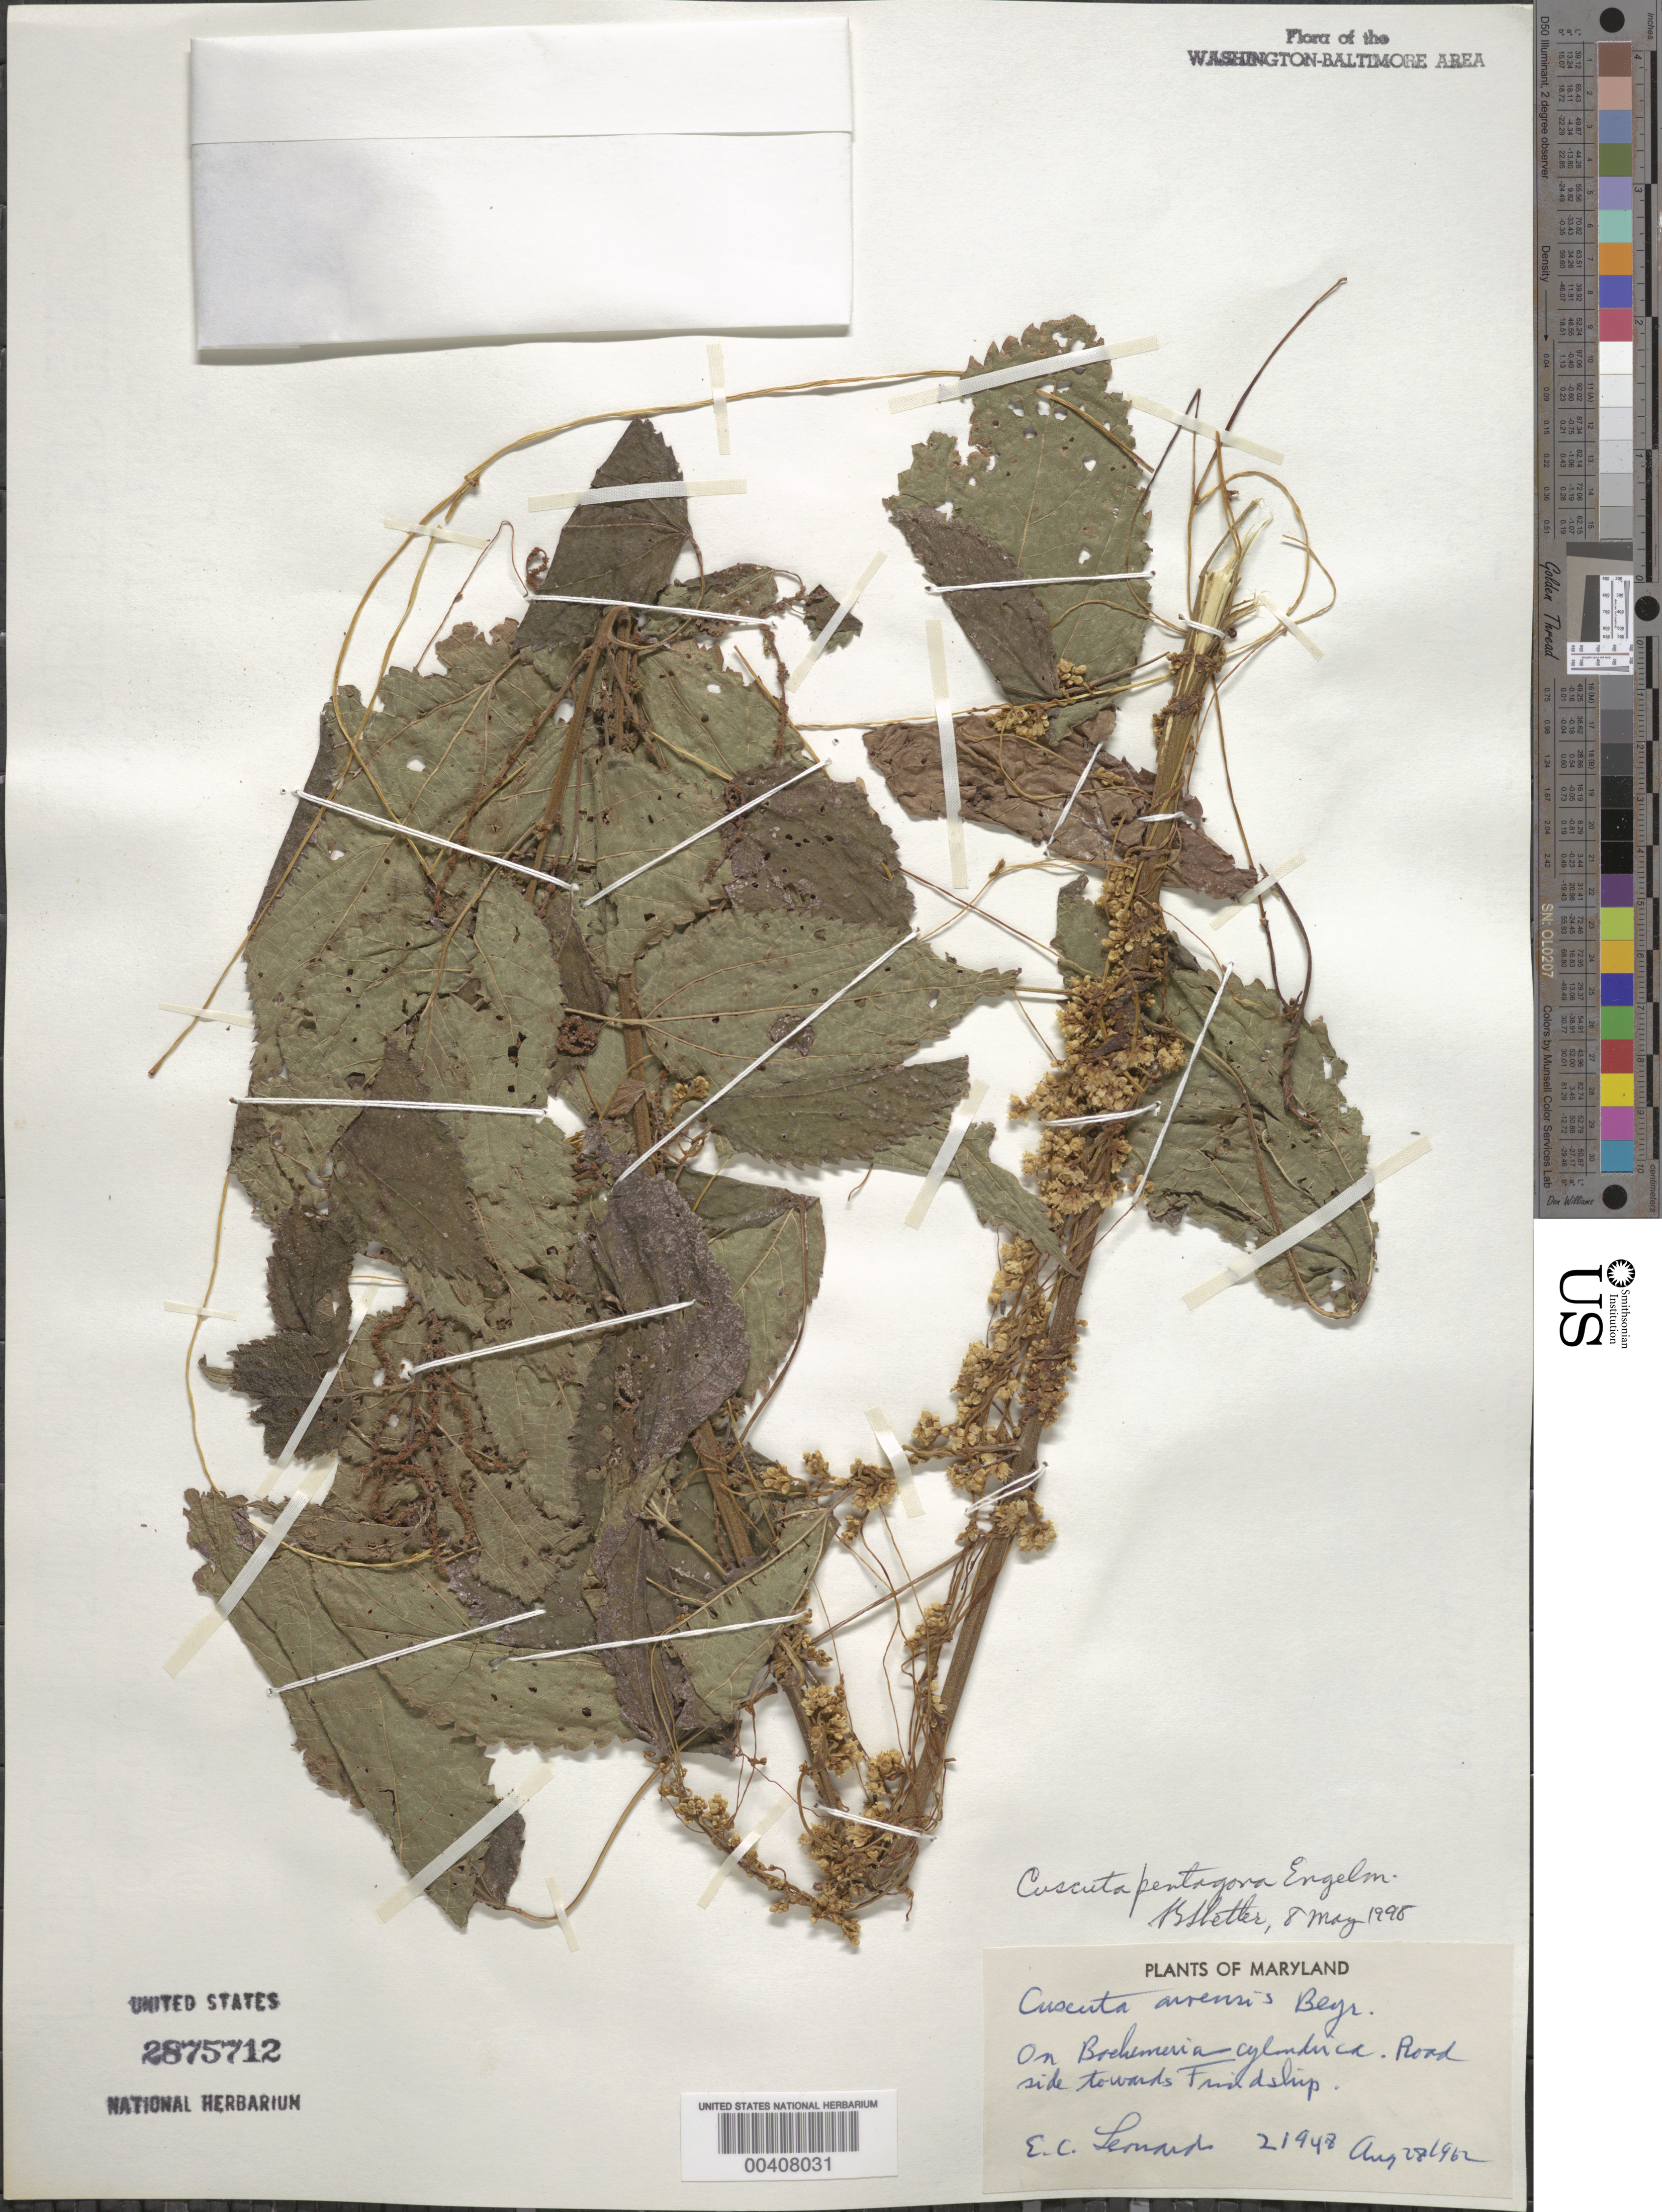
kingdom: Plantae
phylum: Tracheophyta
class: Magnoliopsida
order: Solanales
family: Convolvulaceae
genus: Cuscuta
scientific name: Cuscuta pentagona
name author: Engelm.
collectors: E. C. Leonard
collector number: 21942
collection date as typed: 28 Aug 1962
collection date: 1962-08-28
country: United States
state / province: Maryland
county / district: Montgomery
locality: towards Friendship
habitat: On Boehemeria cilandrica, roadside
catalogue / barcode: US 2875712